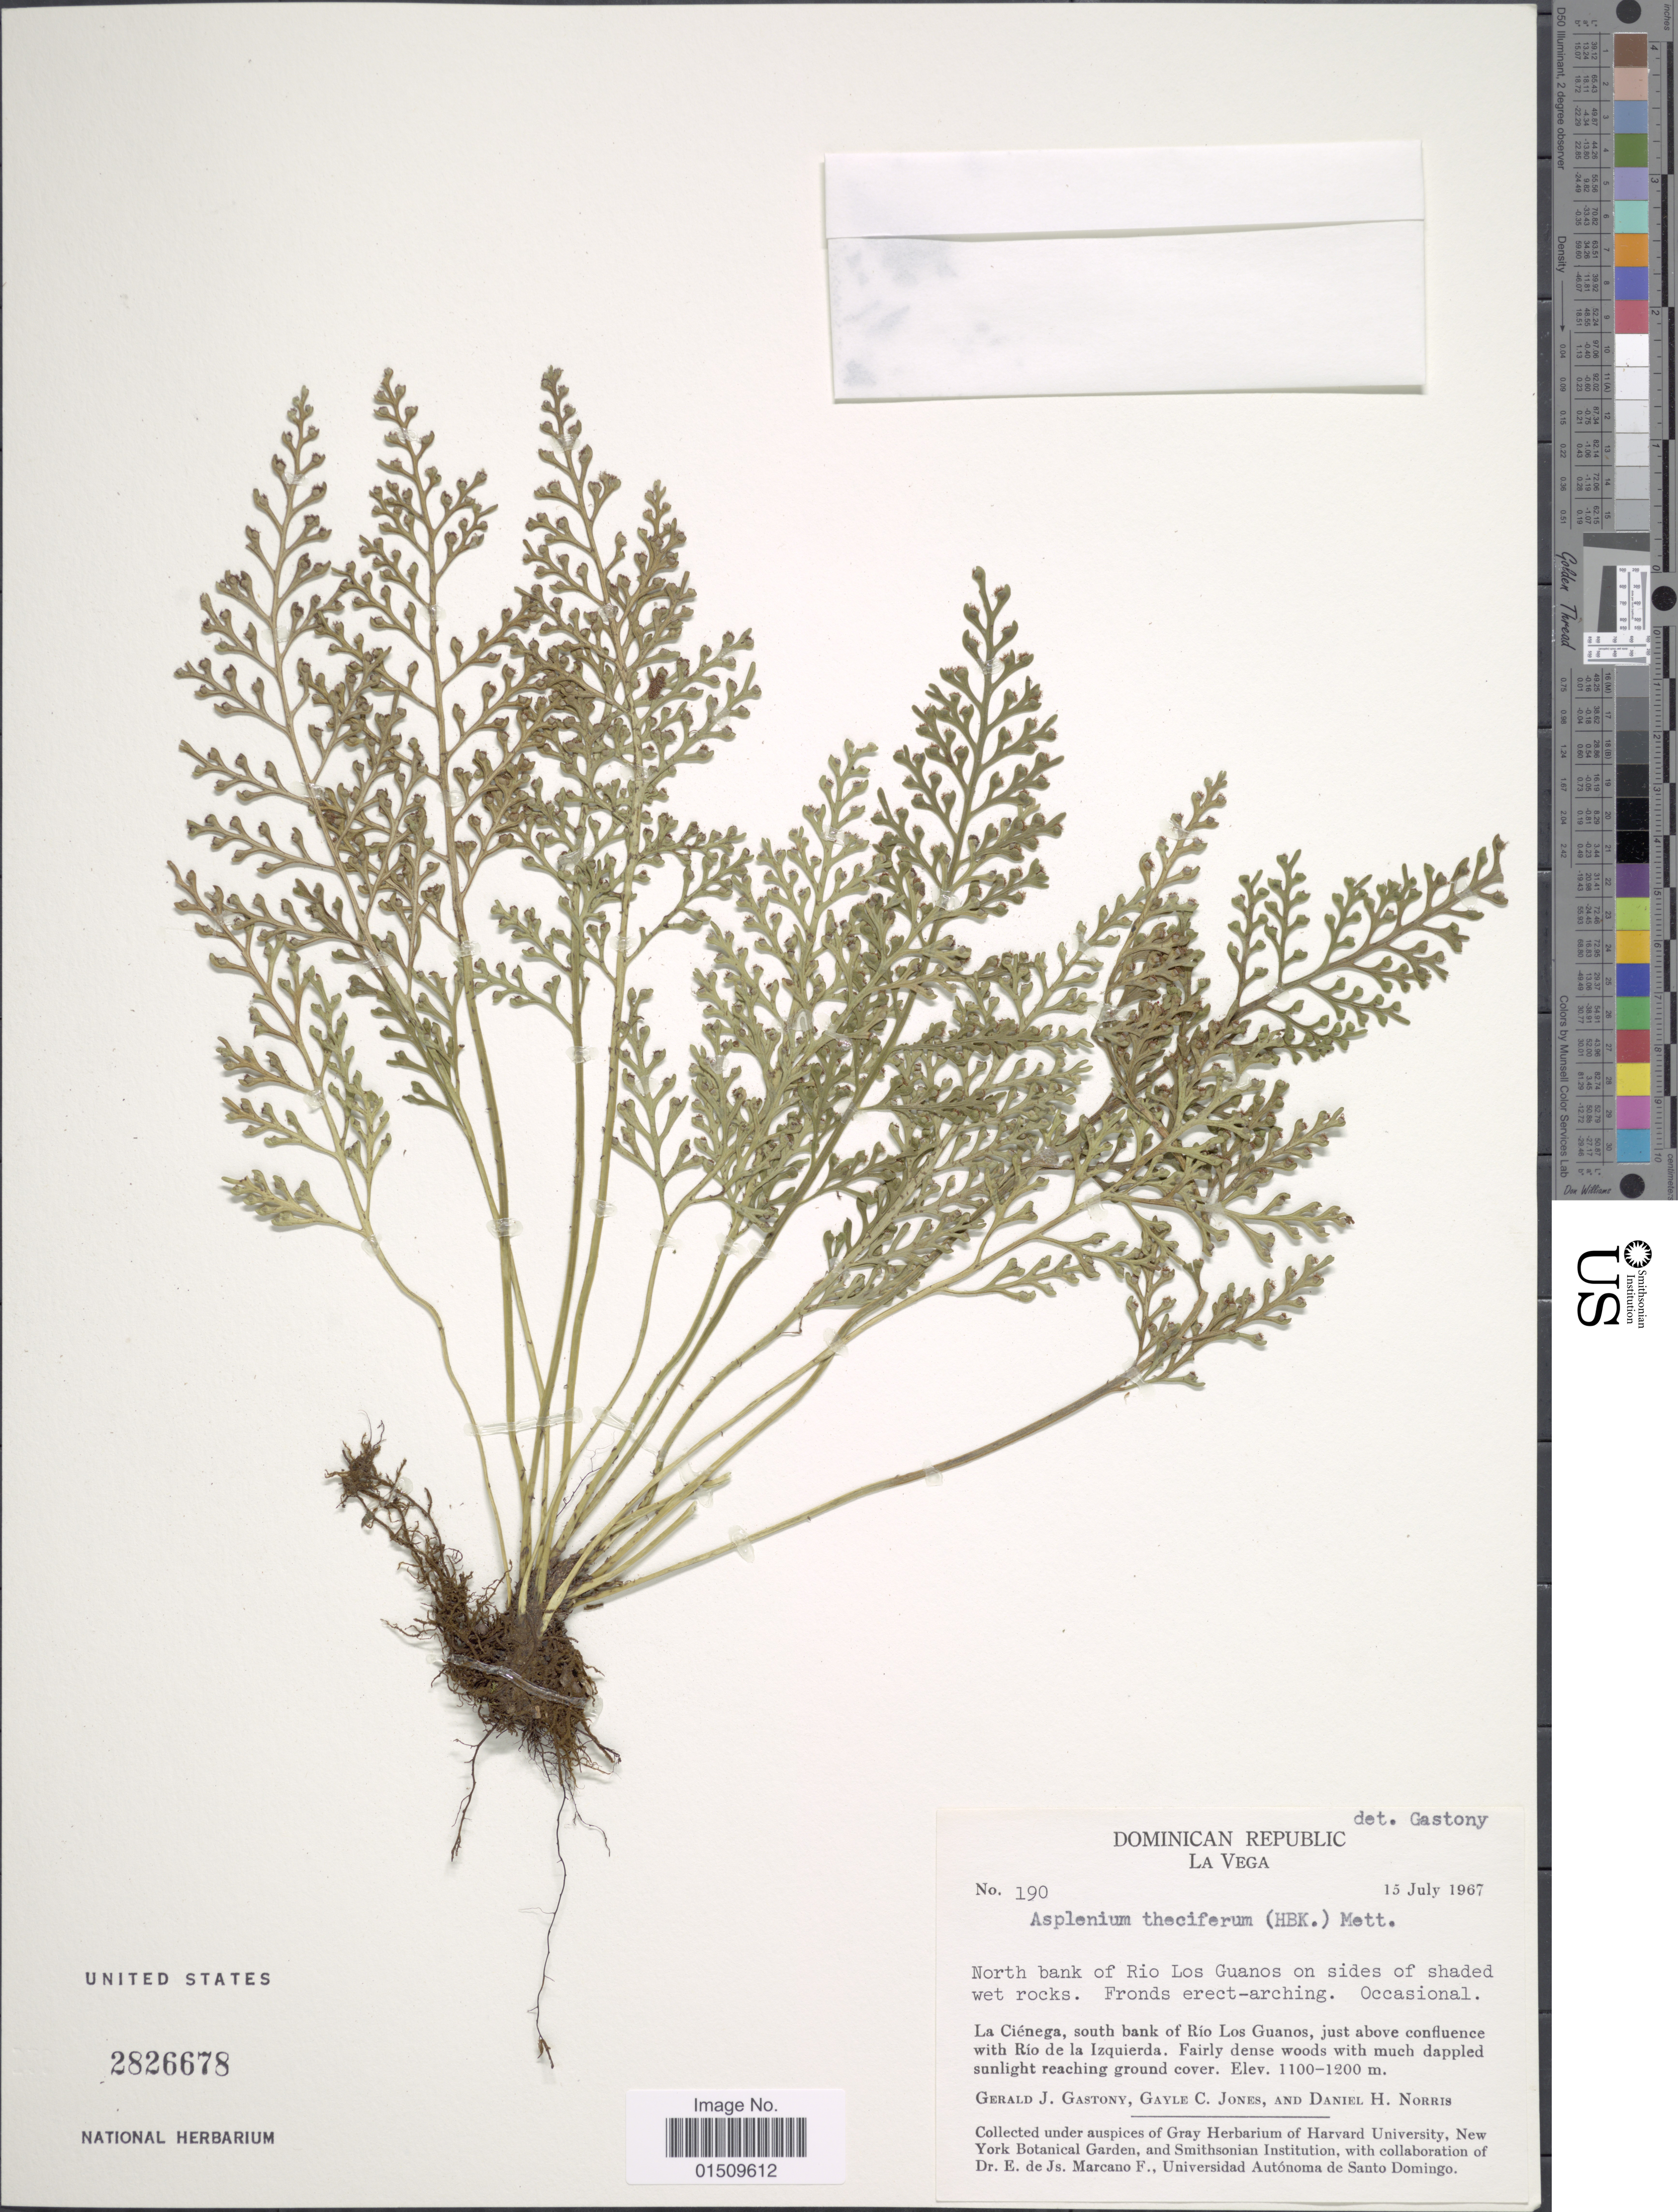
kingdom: Plantae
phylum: Tracheophyta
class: Polypodiopsida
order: Polypodiales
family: Aspleniaceae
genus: Asplenium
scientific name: Asplenium theciferum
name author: (Kunth) Mett.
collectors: G. Gastony, G. C. Jones & D. H. Norris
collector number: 190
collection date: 1967-07-15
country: Dominican Republic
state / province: La Vega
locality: Dominican Republic, North bank of Rio Los Guanos on sides of shaded wet rocks. La Cienega, south bank of Rio Los Guanos, just above confluence with Rio de la Izquierda.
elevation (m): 1100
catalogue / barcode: US 2826678